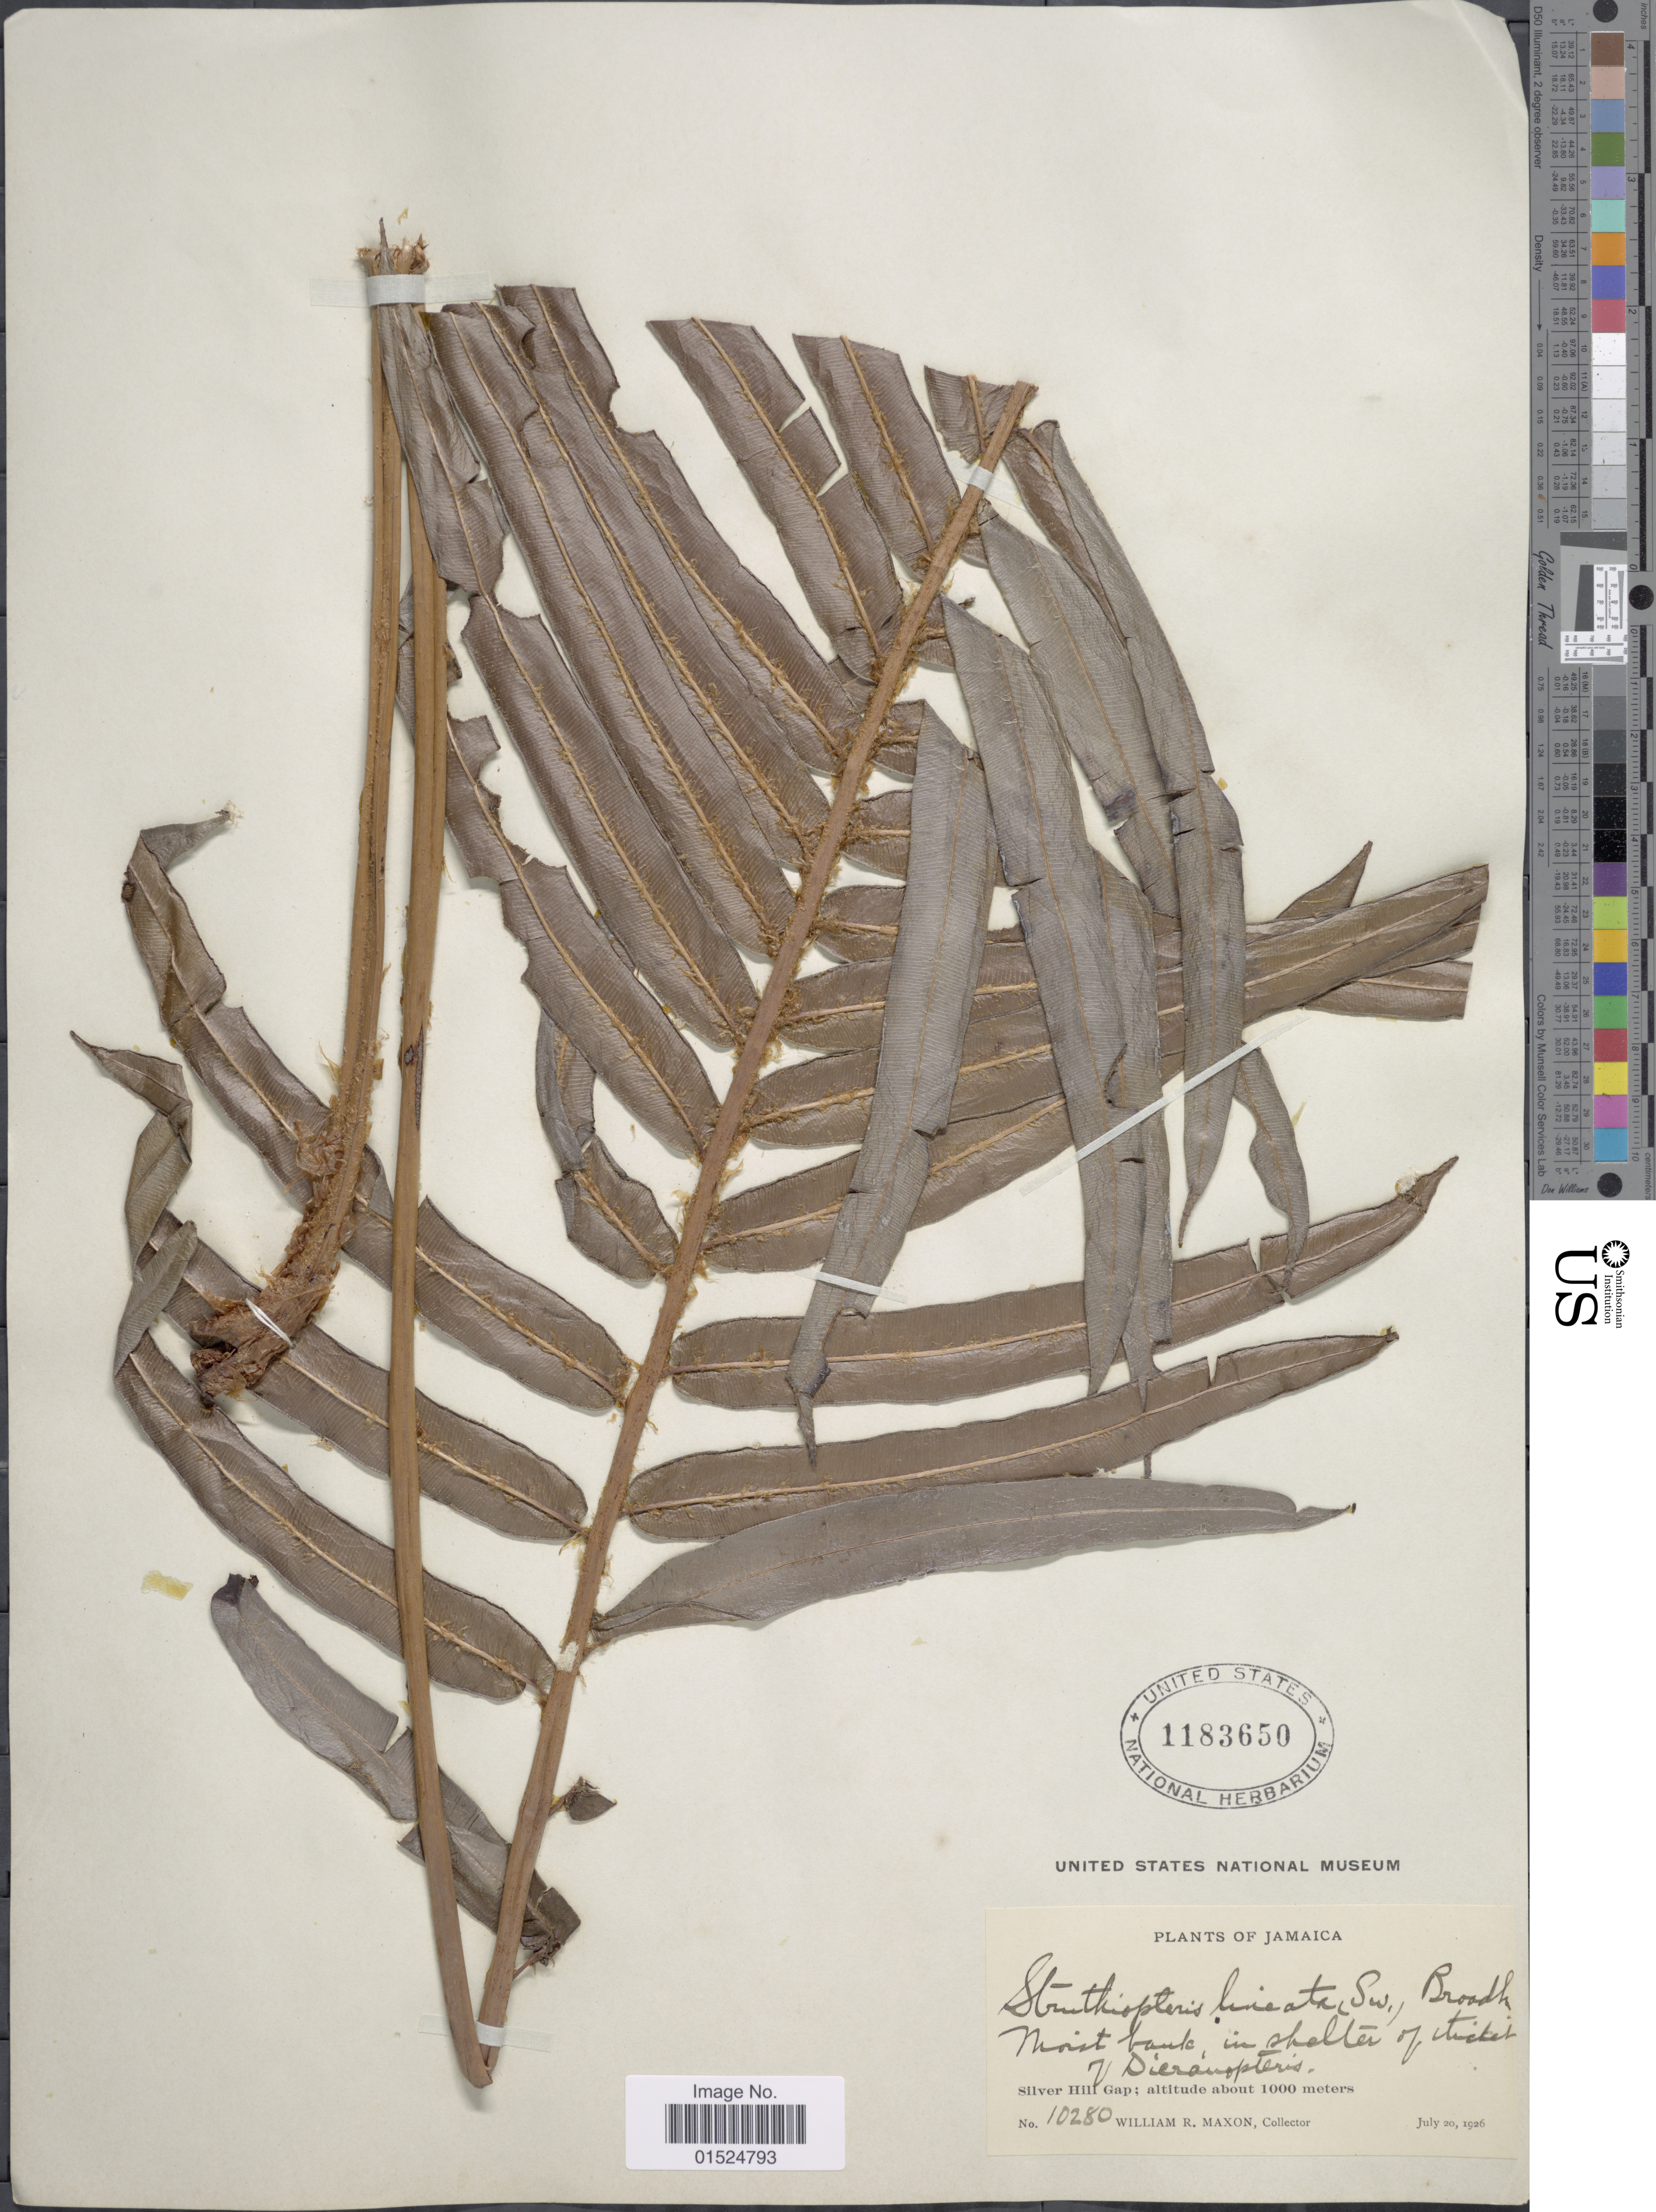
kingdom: Plantae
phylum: Tracheophyta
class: Polypodiopsida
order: Polypodiales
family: Blechnaceae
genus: Blechnum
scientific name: Blechnum lineatum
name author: (Sw.) C. Chr.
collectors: W. R. Maxon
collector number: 10280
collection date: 1926-07-20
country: Jamaica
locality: Silver Hill Gap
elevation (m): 1000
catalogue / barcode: US 1183650